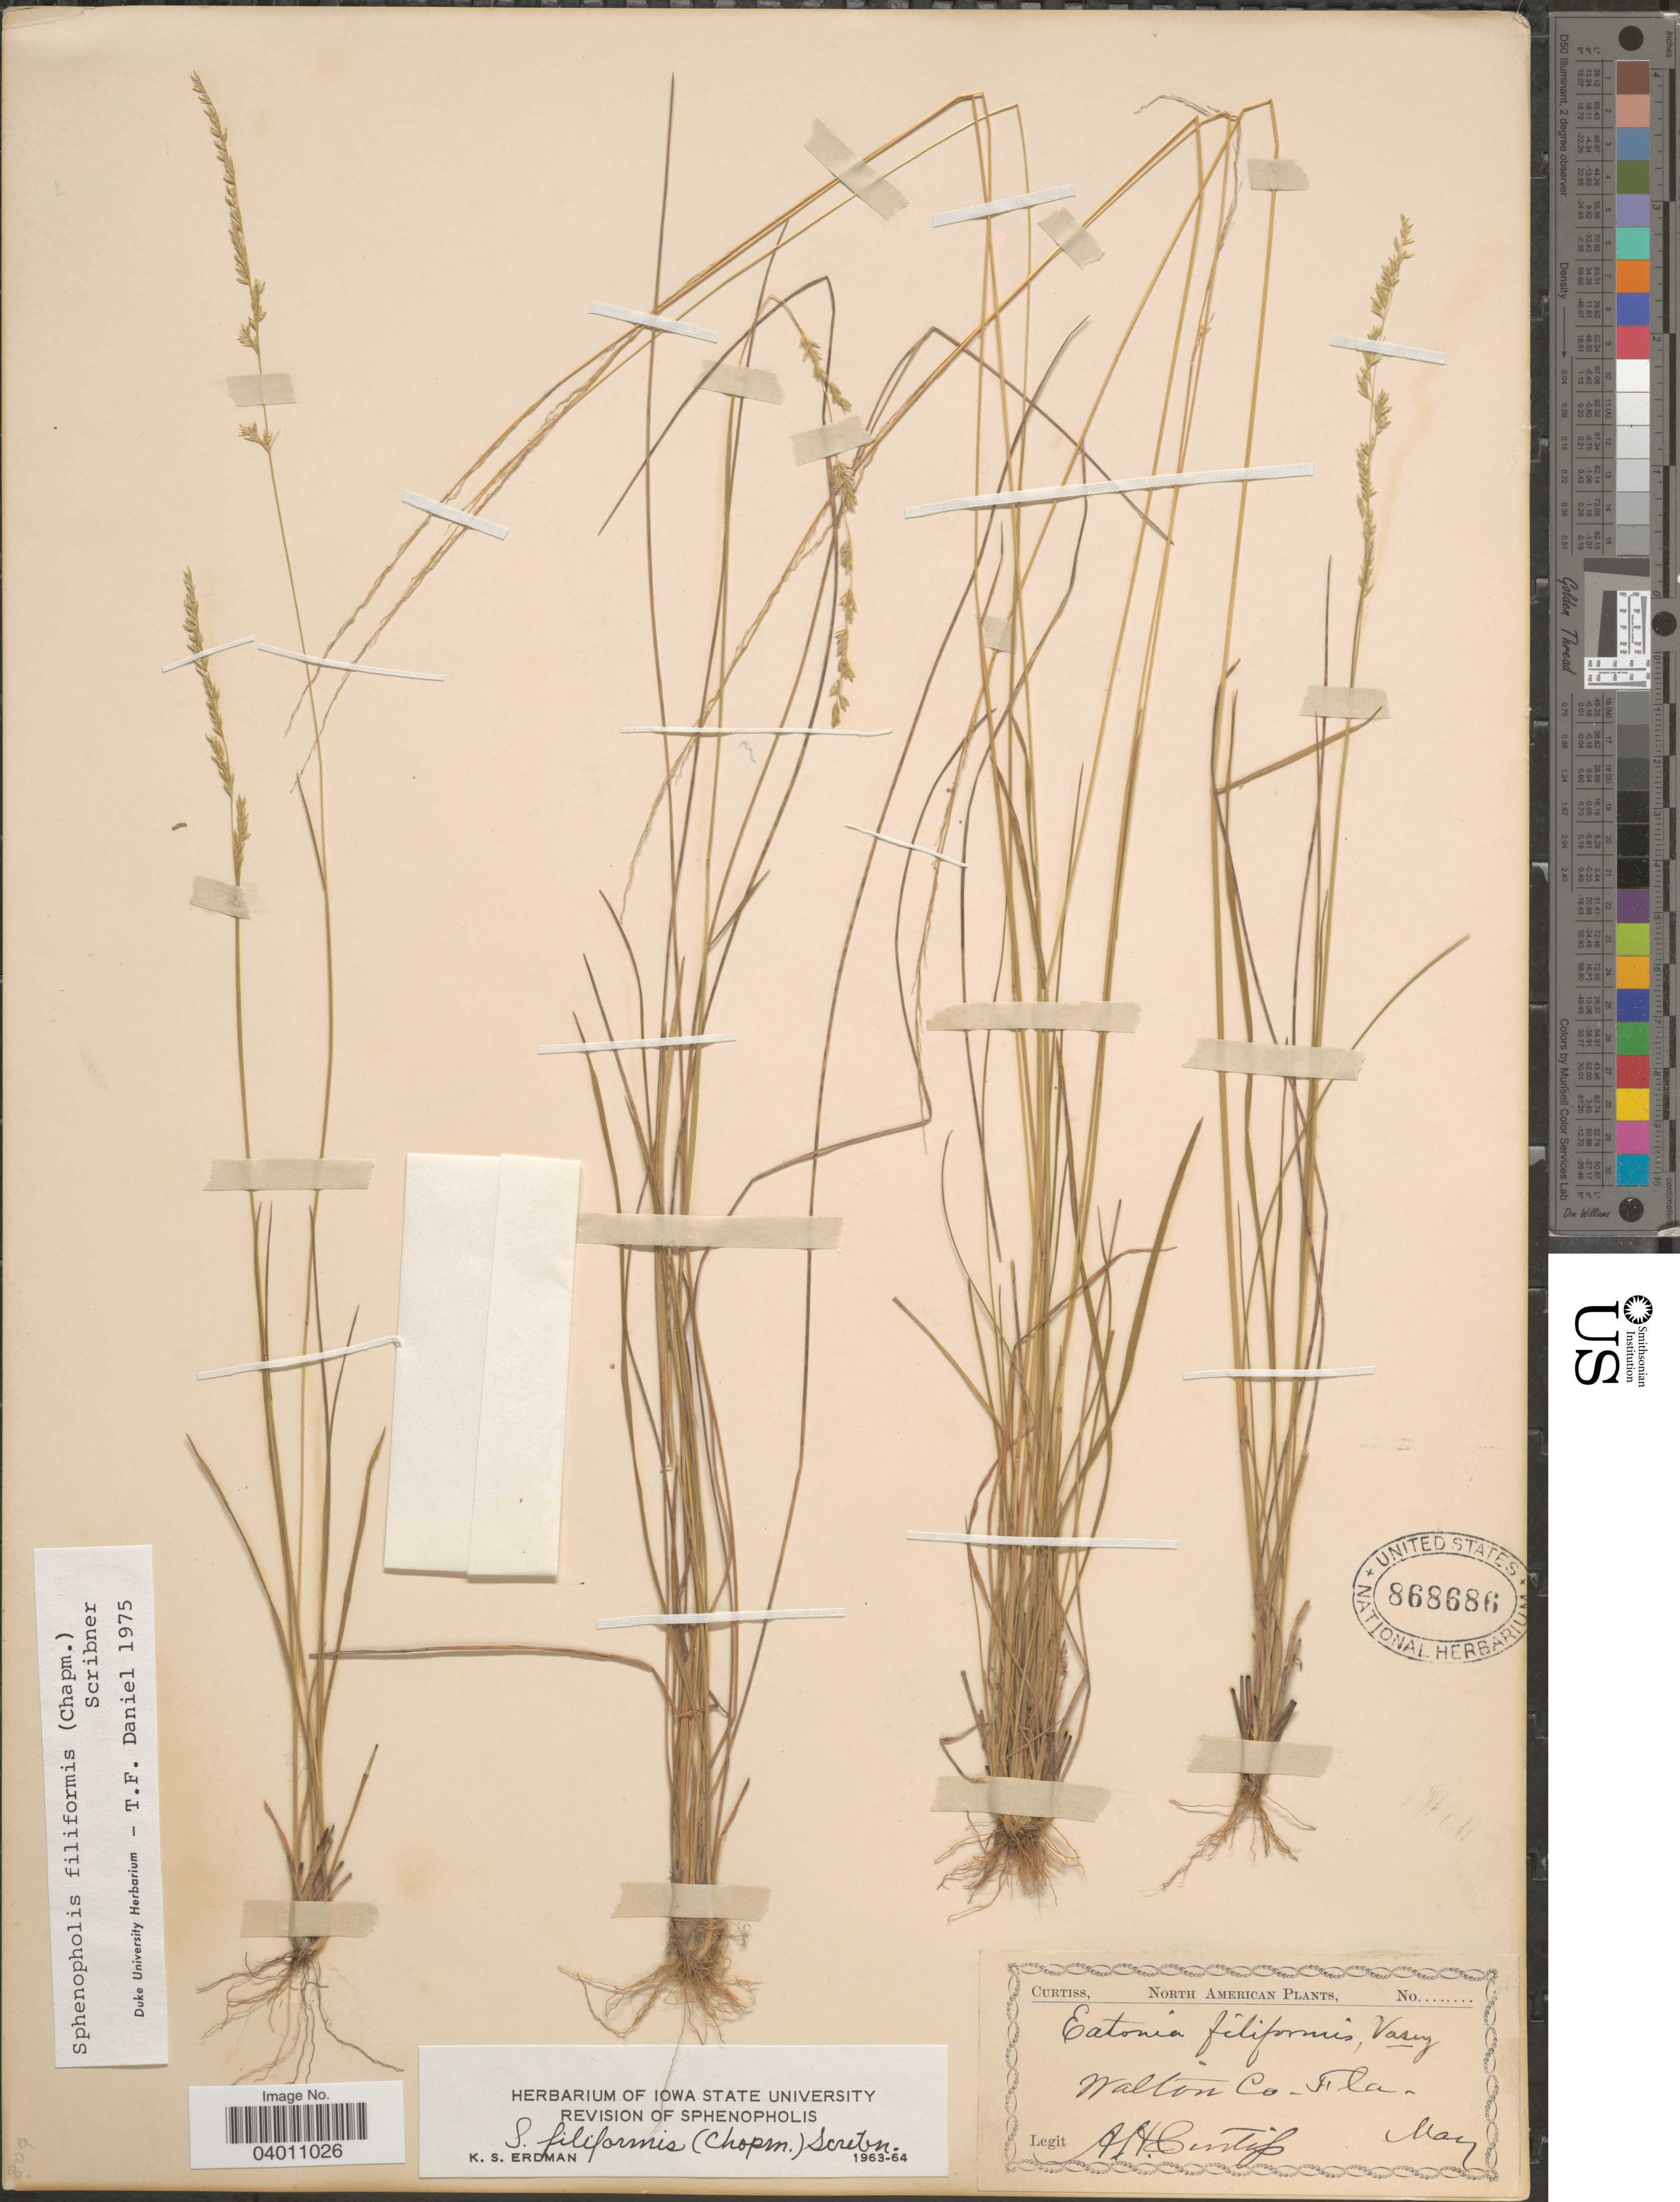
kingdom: Plantae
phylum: Tracheophyta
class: Liliopsida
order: Poales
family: Poaceae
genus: Sphenopholis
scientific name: Sphenopholis filiformis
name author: (Chapm.) Scribn.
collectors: A. H. Curtiss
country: United States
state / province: Florida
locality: Walton Co.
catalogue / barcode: US 868686